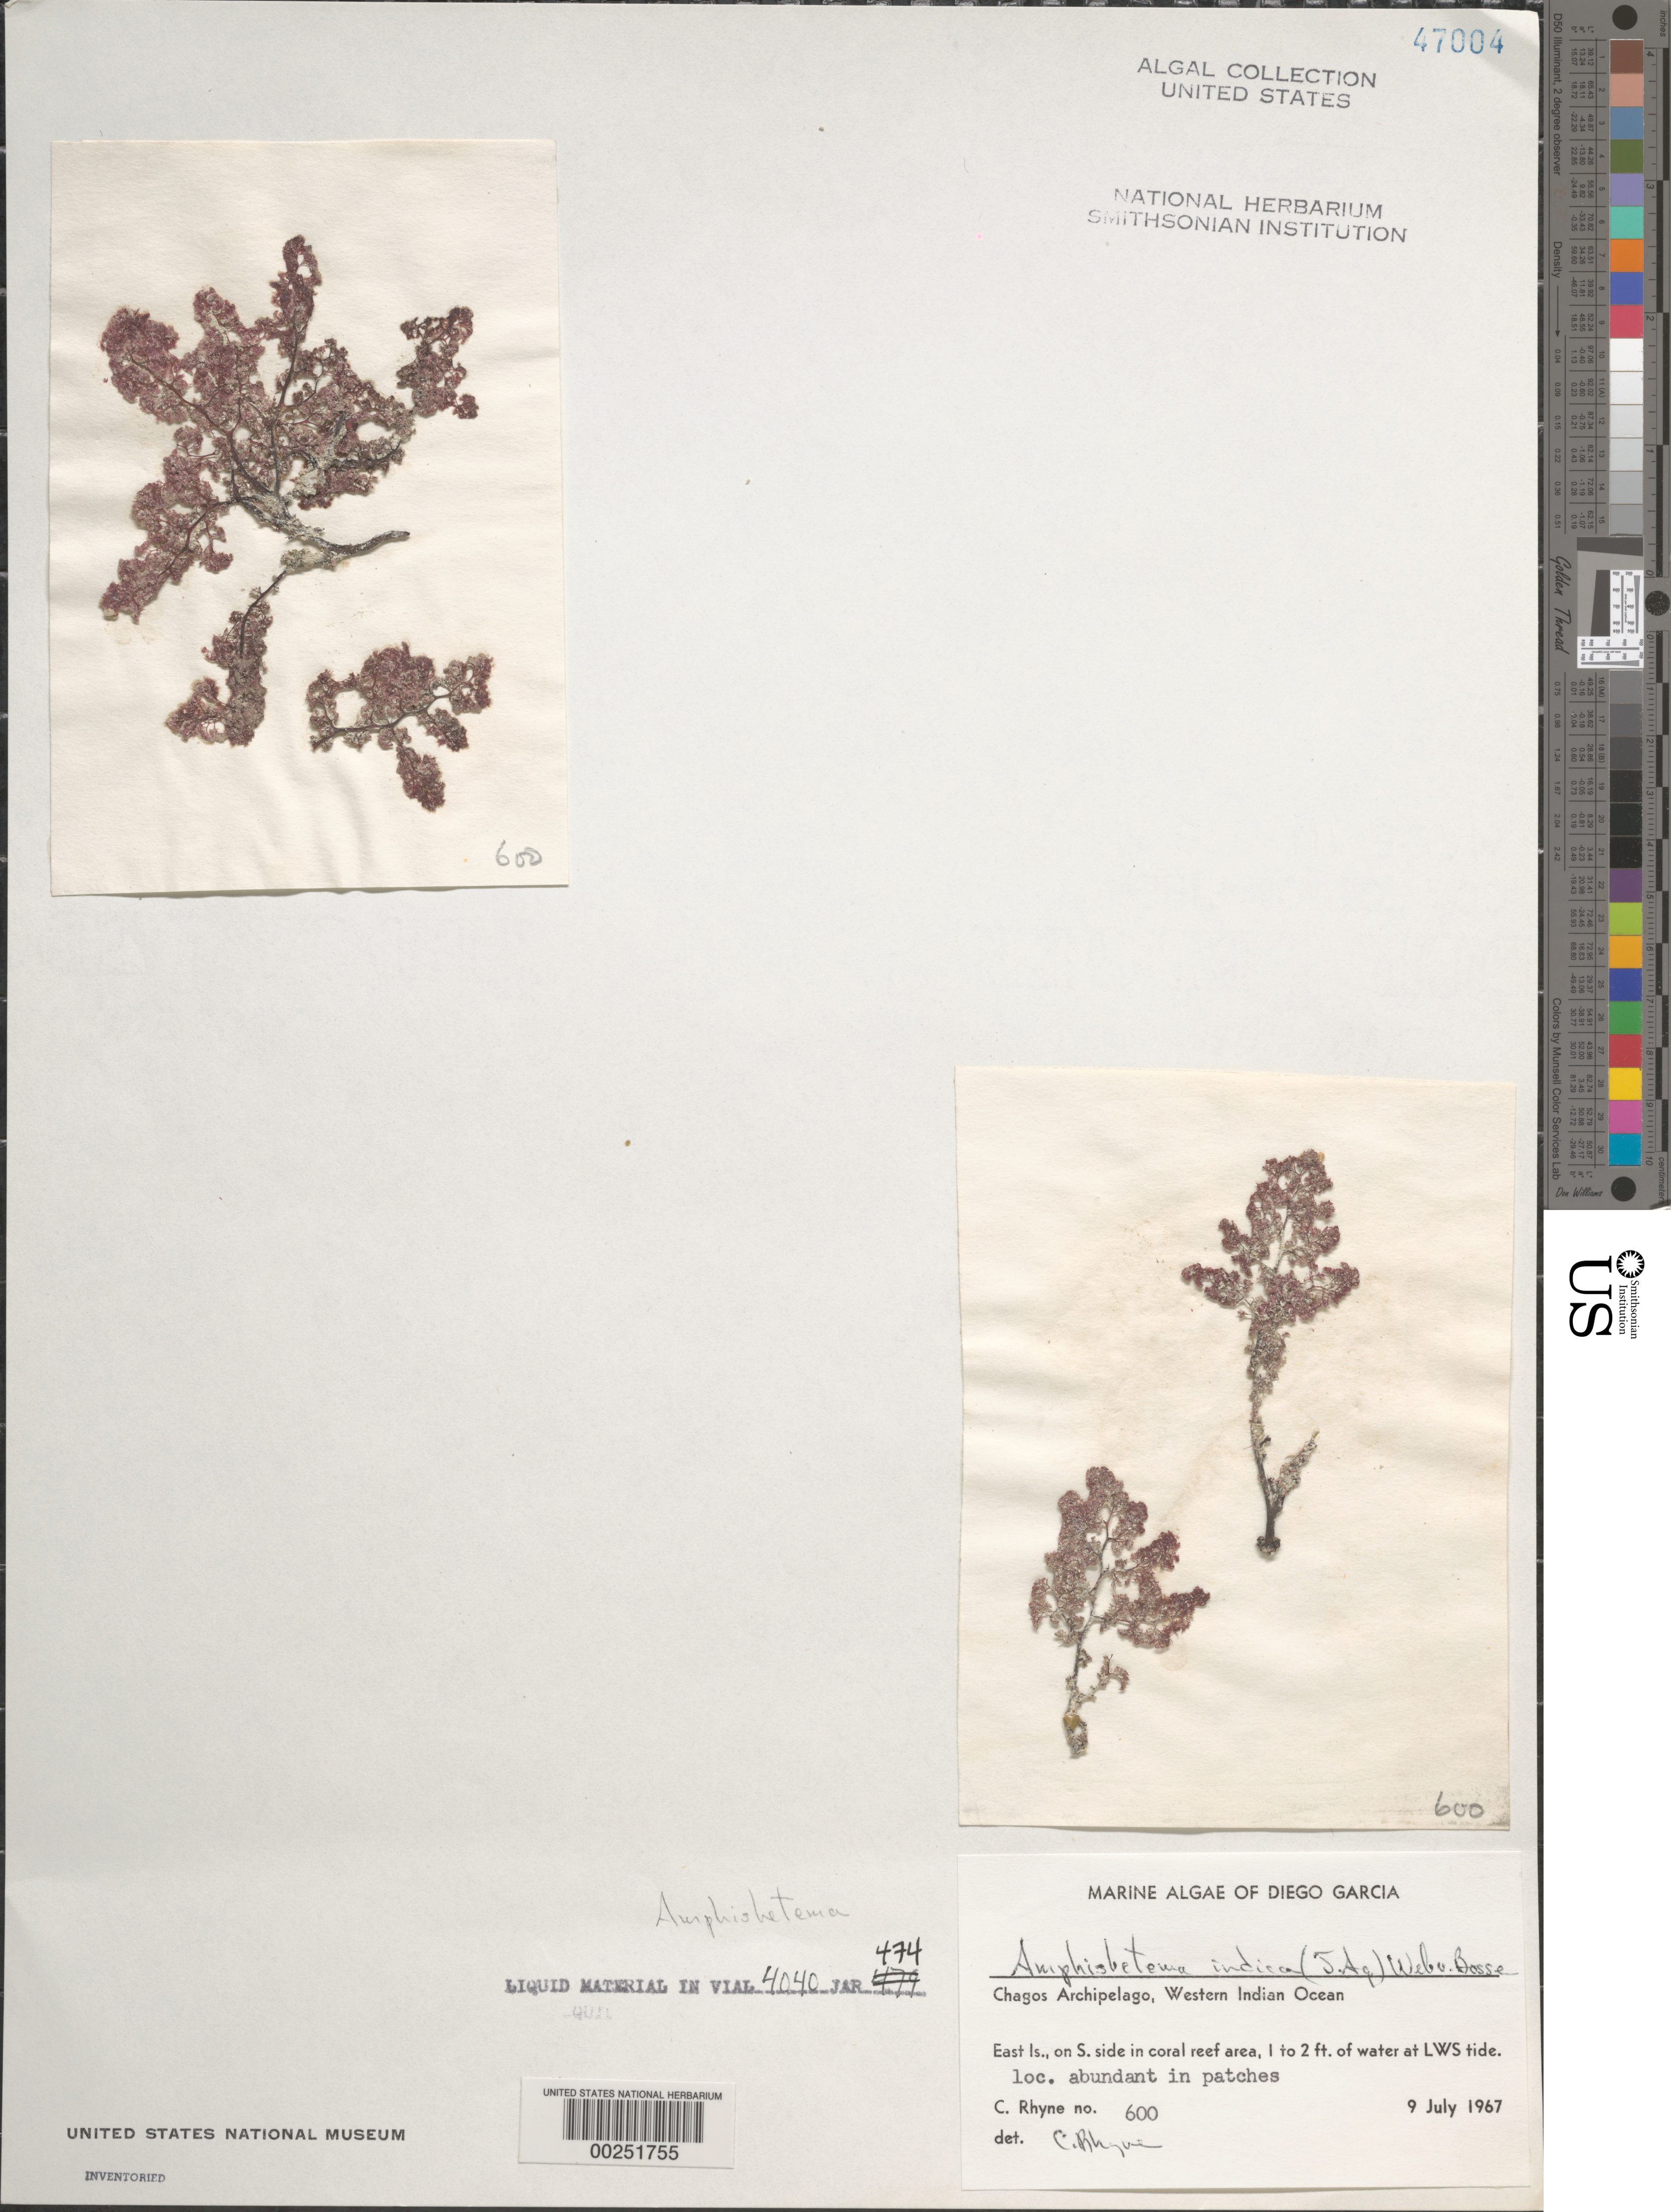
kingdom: Plantae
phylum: Rhodophyta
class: Florideophyceae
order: Ceramiales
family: Dasyaceae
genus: Amphisbetema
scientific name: Amphisbetema indica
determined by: Rhyne, C. F.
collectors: C. Rhyne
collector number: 600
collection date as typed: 09 Jul 1967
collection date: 1967-07-09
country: British Indian Ocean Territory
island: Diego Garcia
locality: East Island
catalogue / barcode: US 47004